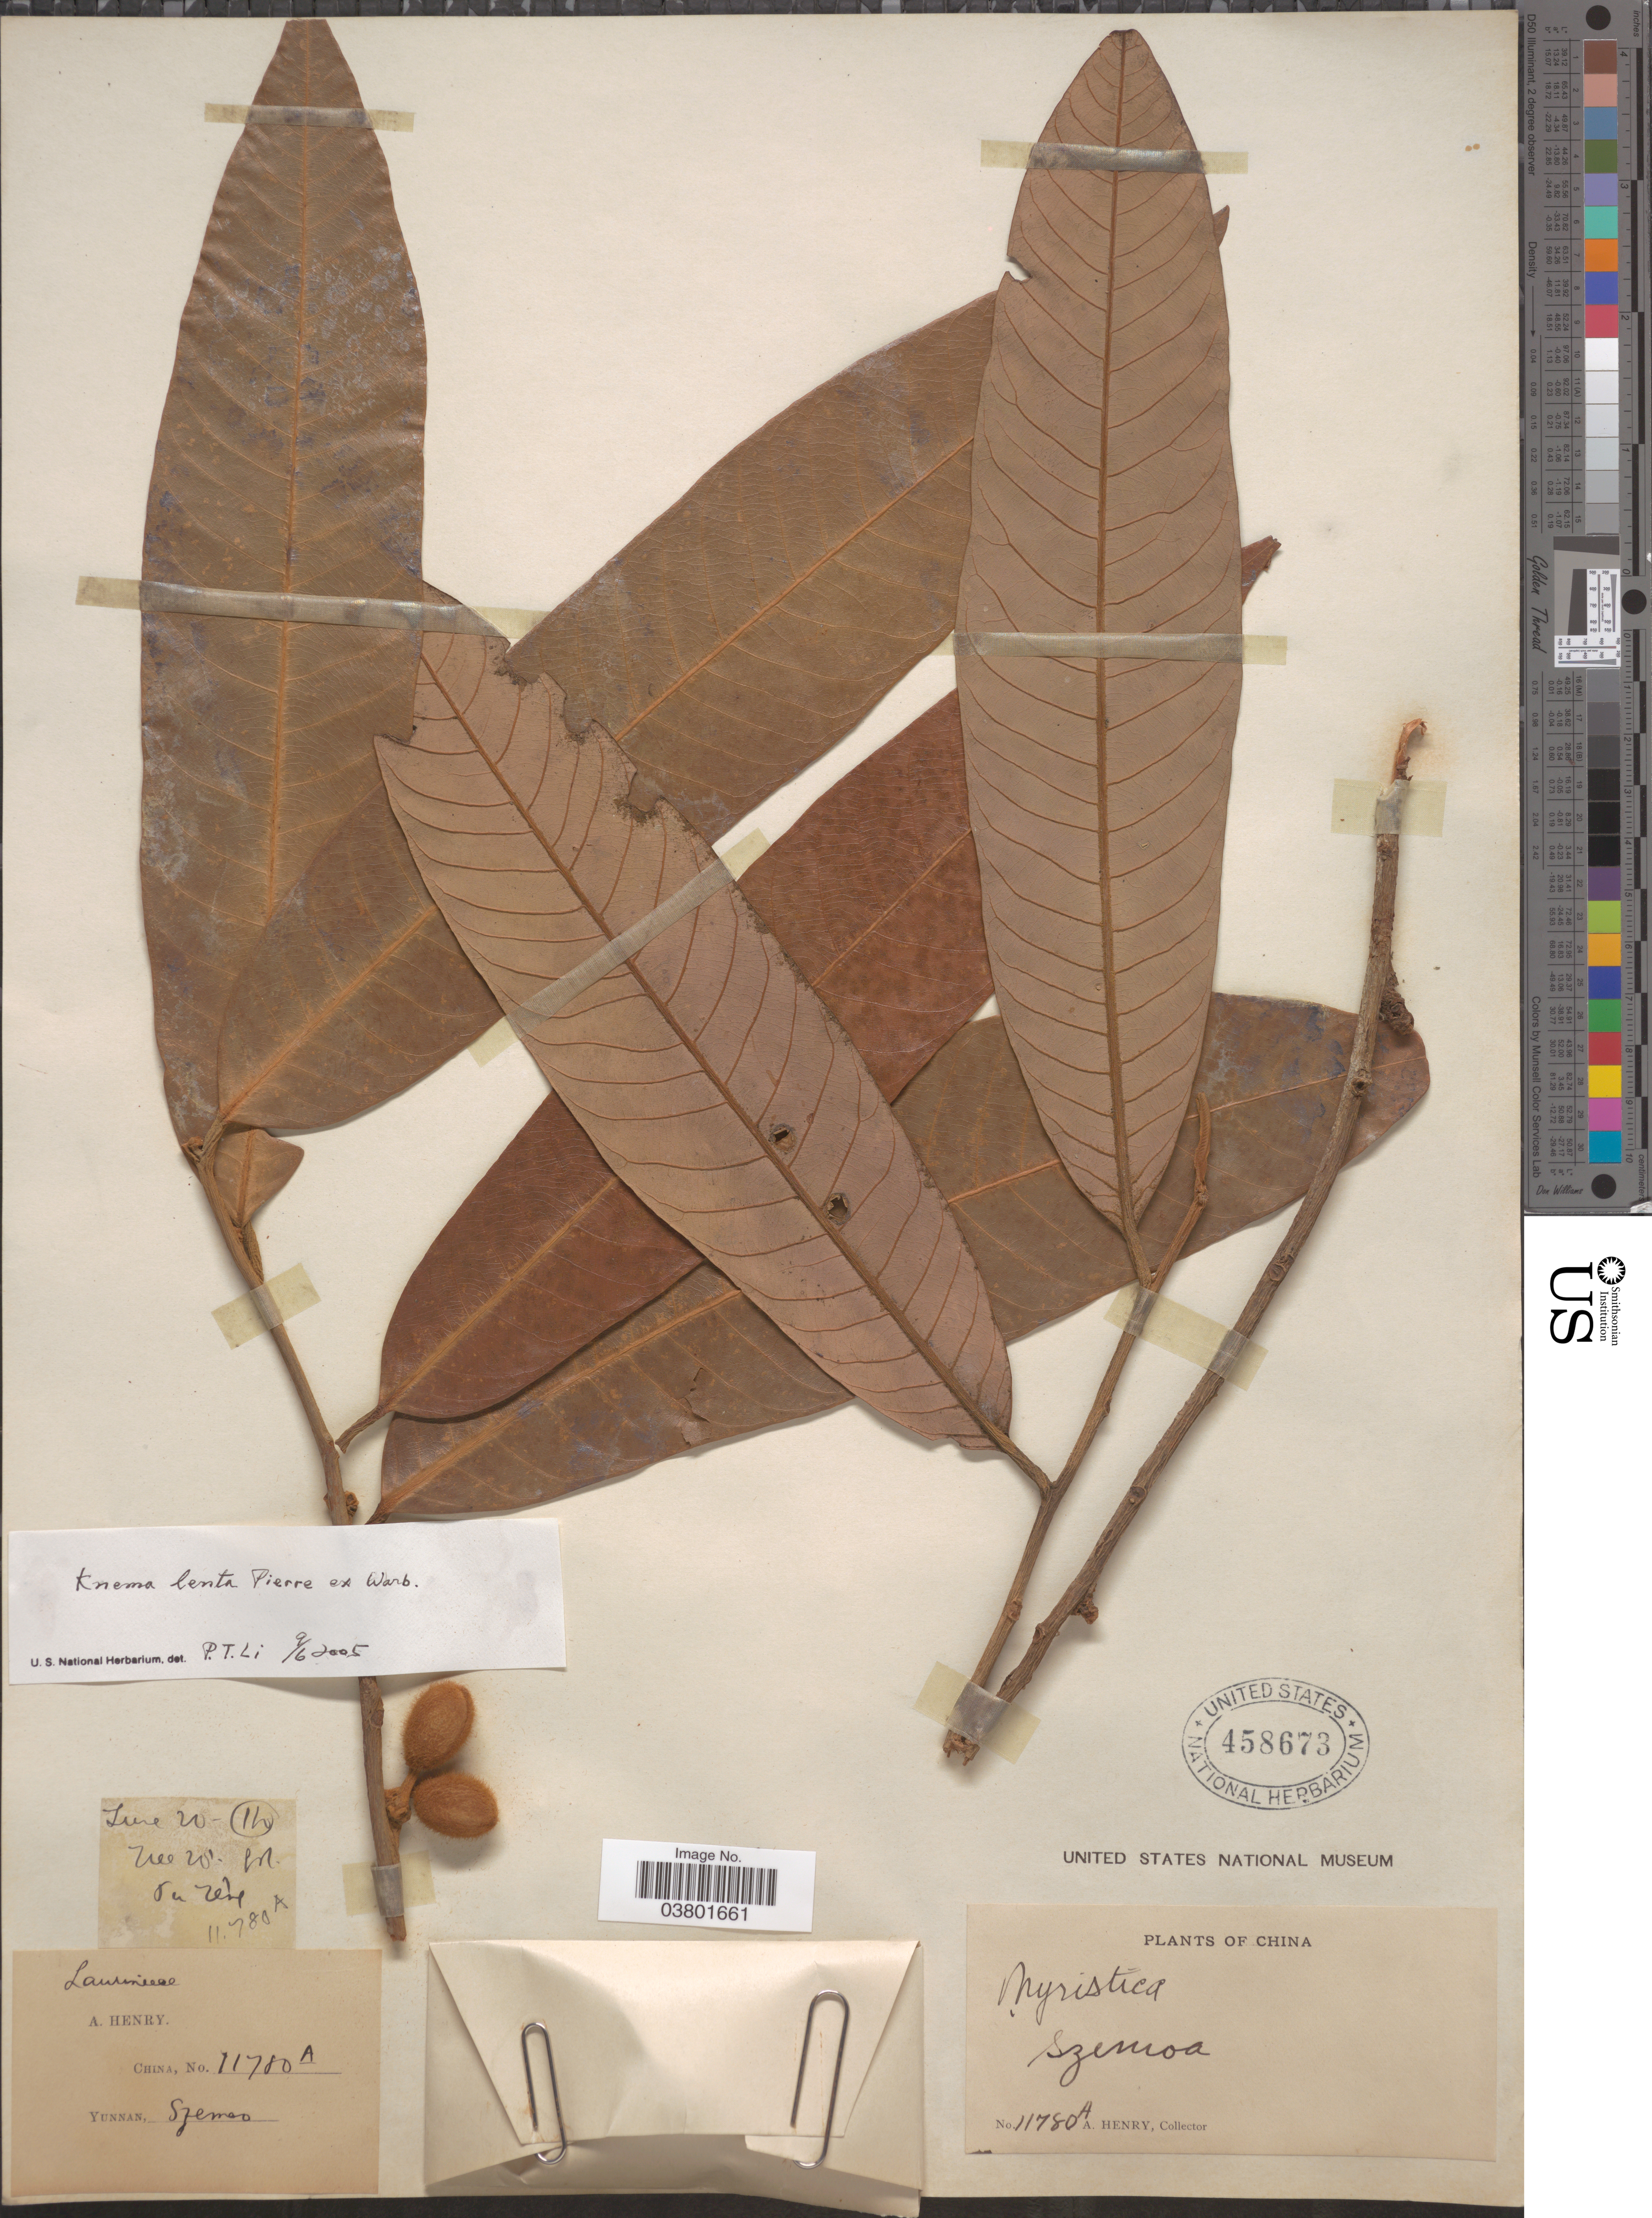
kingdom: Plantae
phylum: Tracheophyta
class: Magnoliopsida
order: Magnoliales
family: Myristicaceae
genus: Myristica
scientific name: Myristica sp.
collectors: A. Henry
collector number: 11780 A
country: China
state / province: Yunnan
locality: Szemoa.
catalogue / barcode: US 458673